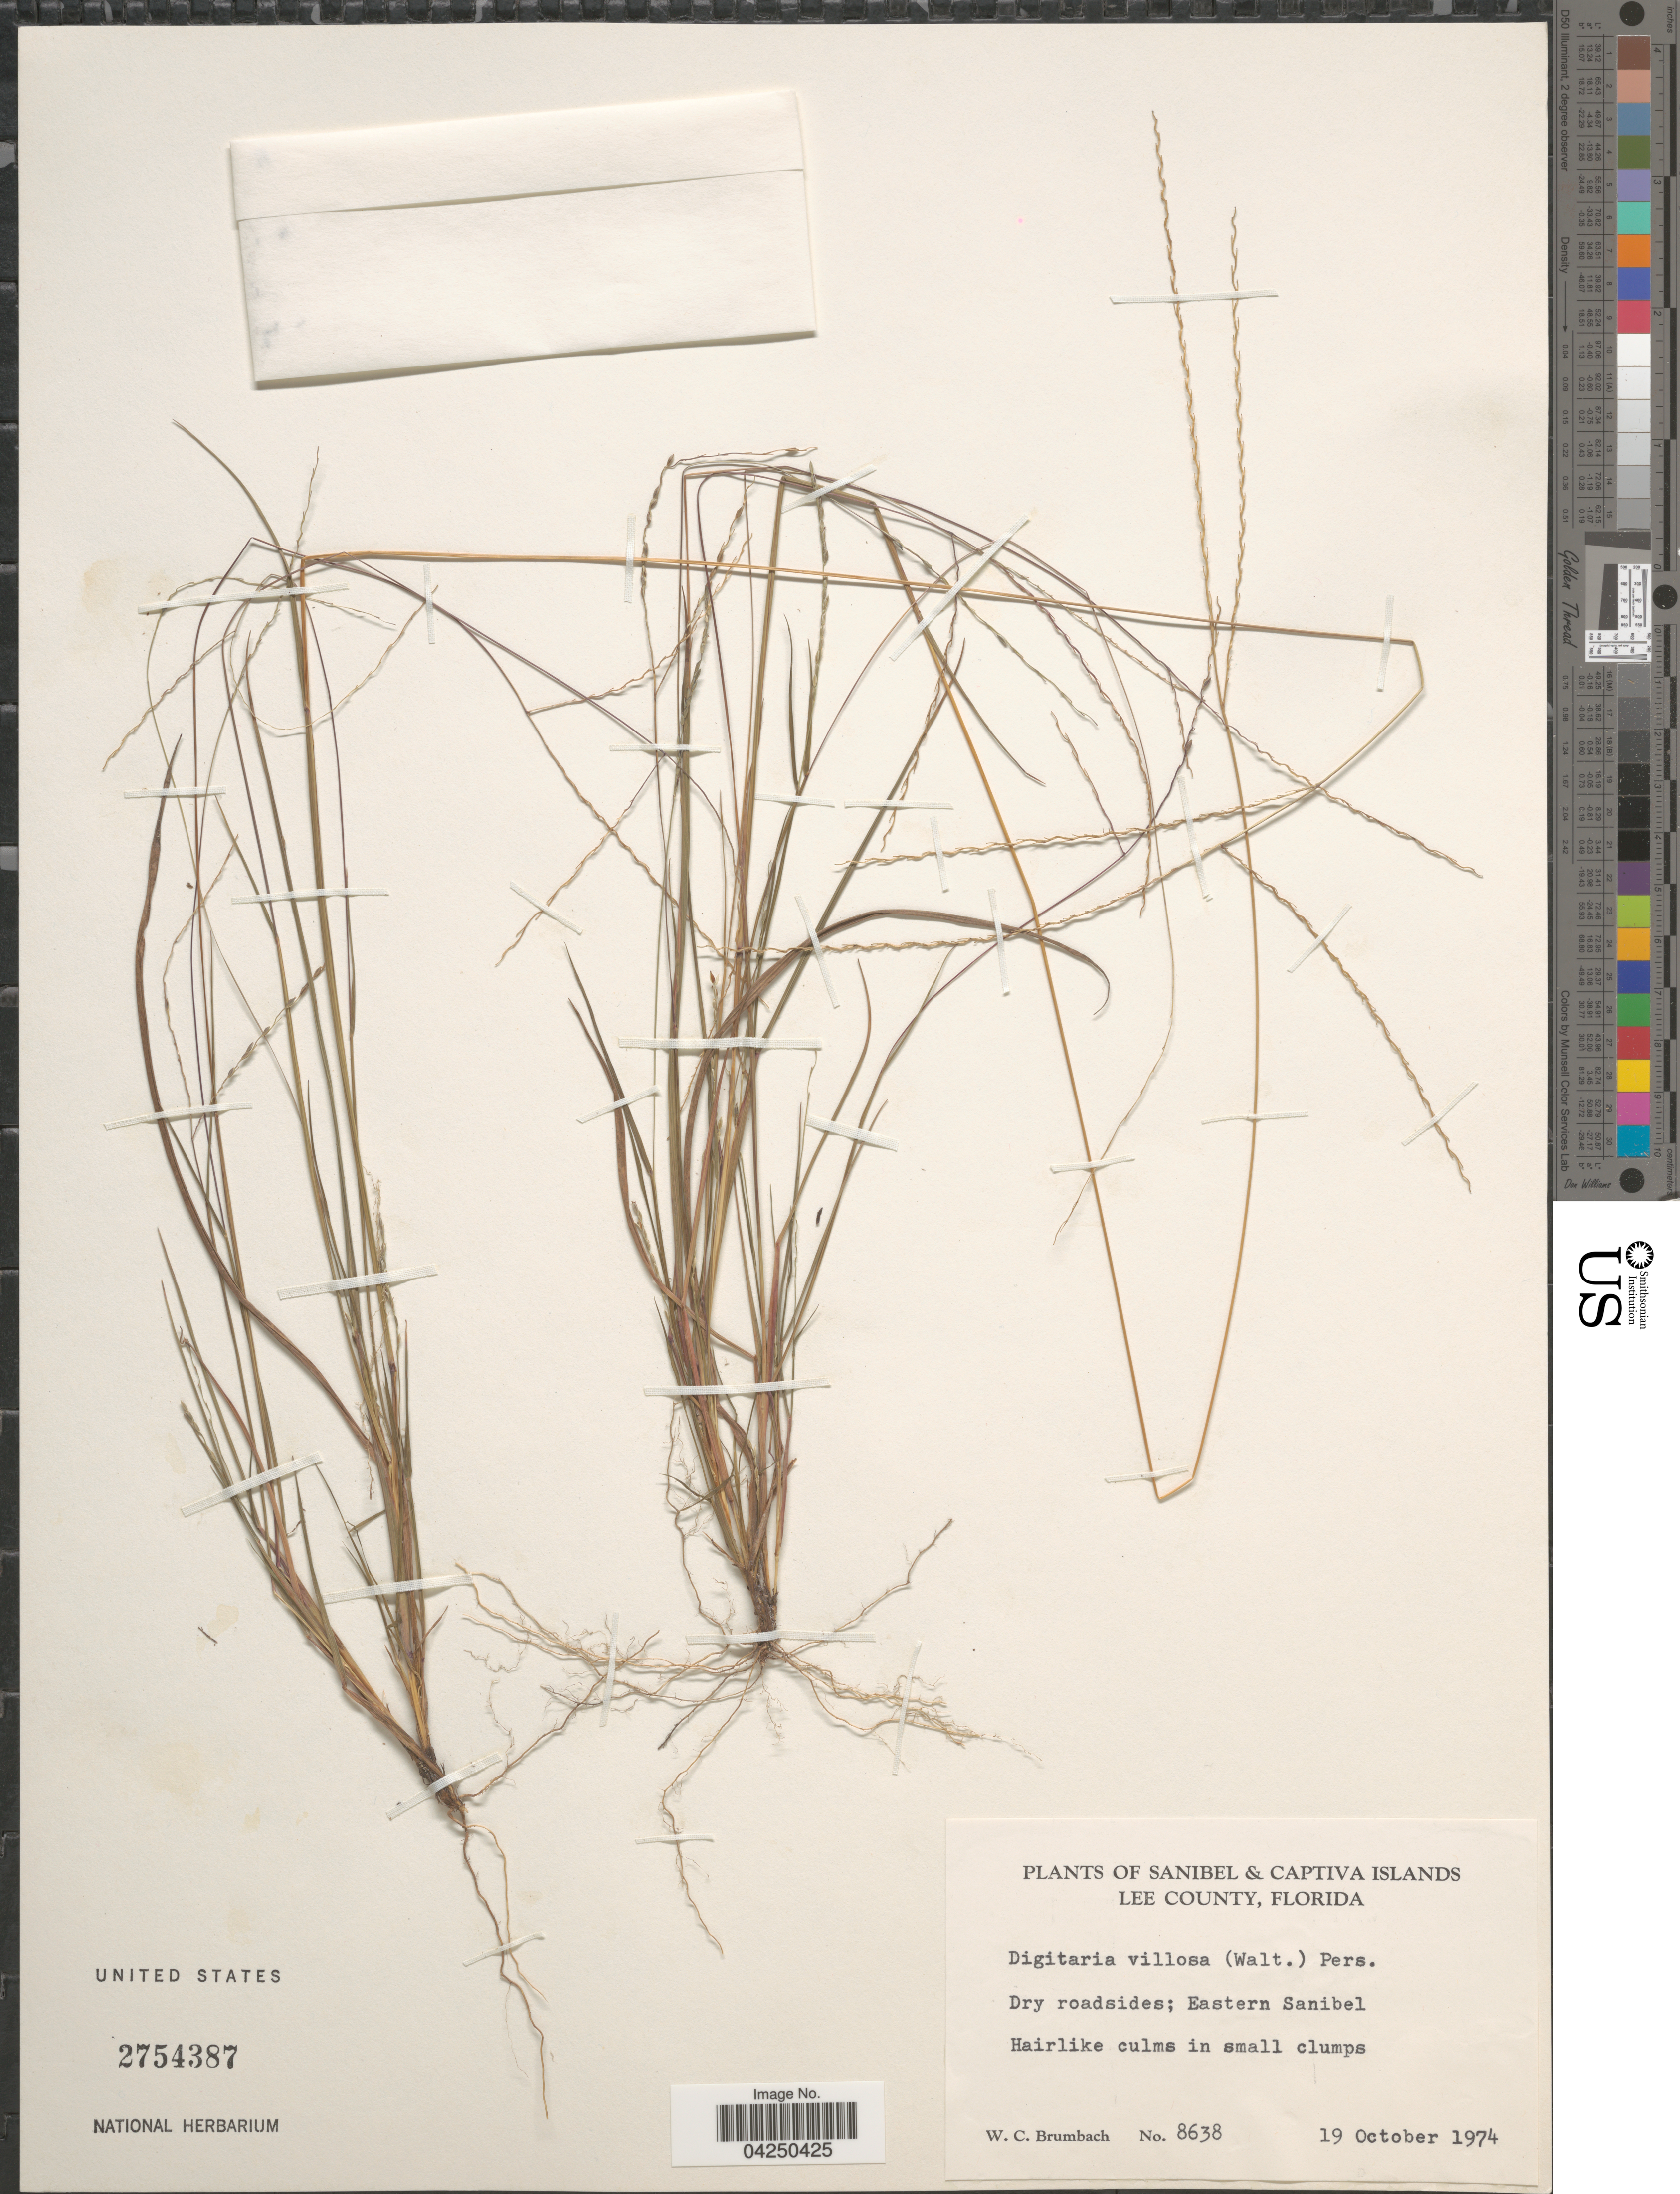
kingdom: Plantae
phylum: Tracheophyta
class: Liliopsida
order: Poales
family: Poaceae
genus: Digitaria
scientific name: Digitaria villosa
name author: (Walter) Pers.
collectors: W. C. Brumbach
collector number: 8638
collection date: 1974-10-19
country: United States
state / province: Florida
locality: Sanibel & Captiva Islands Lee County. Dry roadsides; Eastern Sanibel.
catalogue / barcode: US 2754387